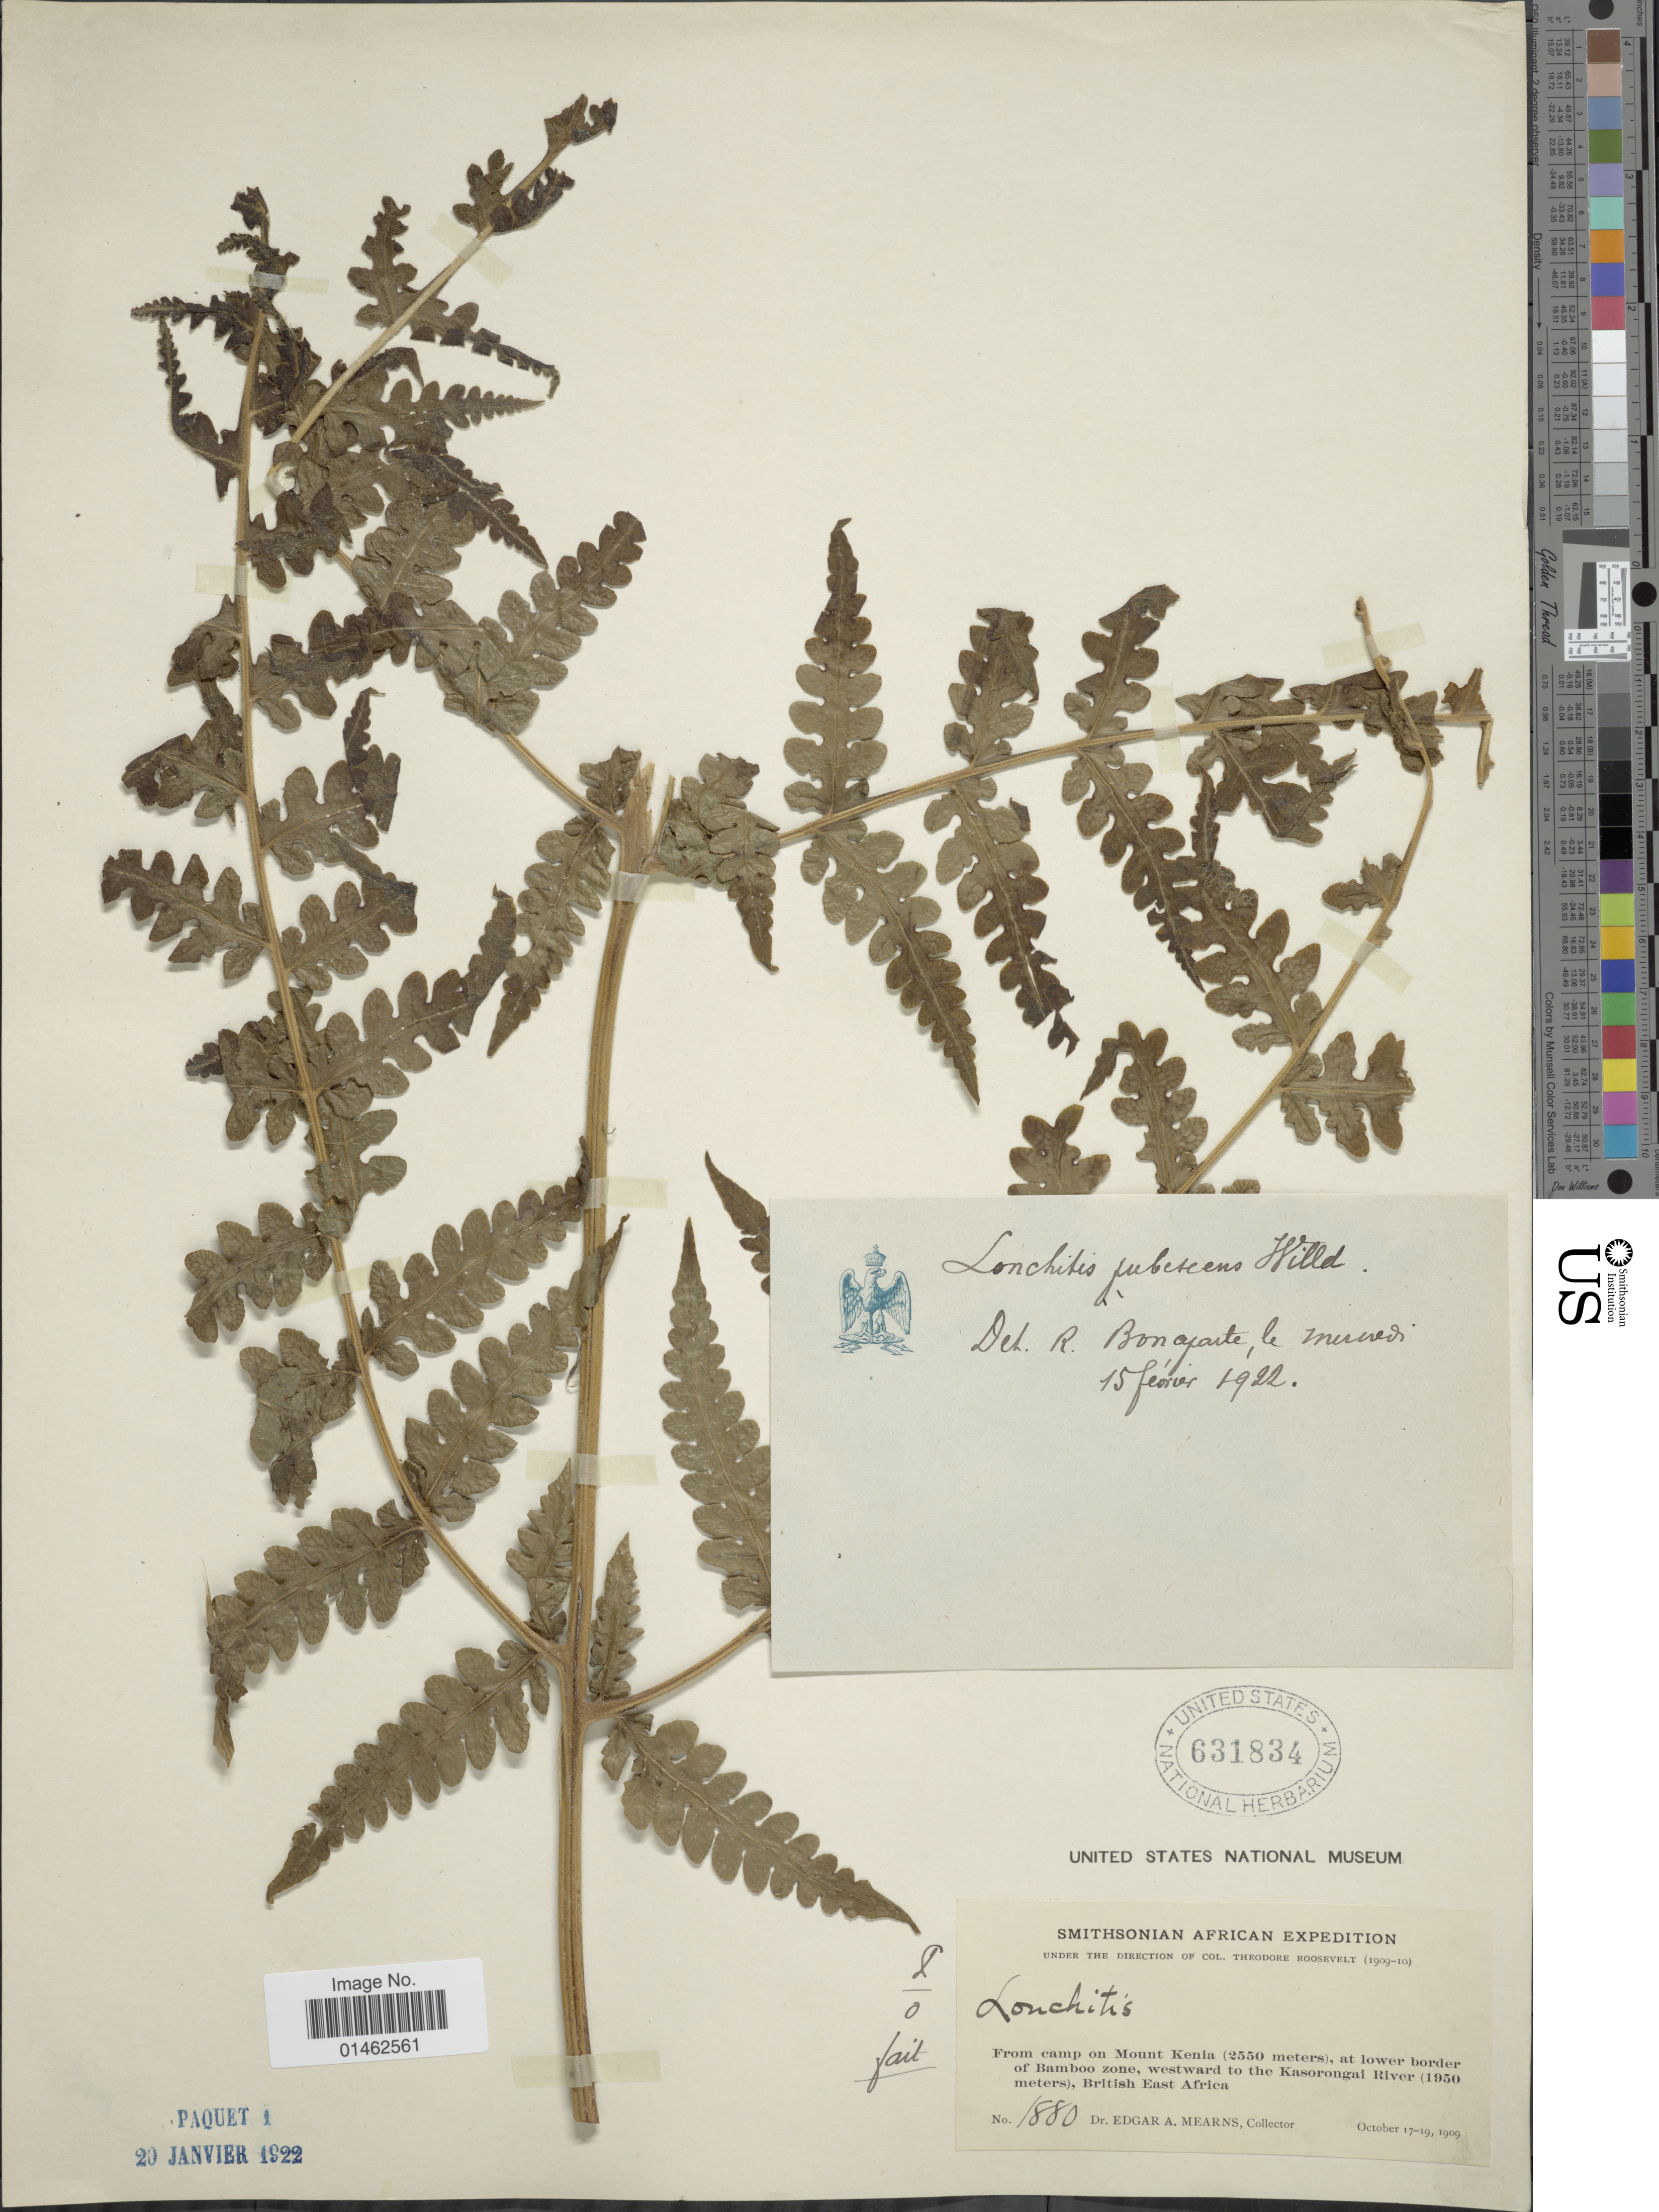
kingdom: Plantae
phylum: Tracheophyta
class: Polypodiopsida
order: Polypodiales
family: Dennstaedtiaceae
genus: Blotiella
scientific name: Blotiella javanica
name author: (Desr.) C.V. Morton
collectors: E. A. Mearns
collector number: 1880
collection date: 1909-10-17/1909-10-19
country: Kenya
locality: From camp on Mount Kenia, at lower border of Ba,boo zone, westward to the Kasorongai River, British East Africa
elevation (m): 1950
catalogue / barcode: US 631834